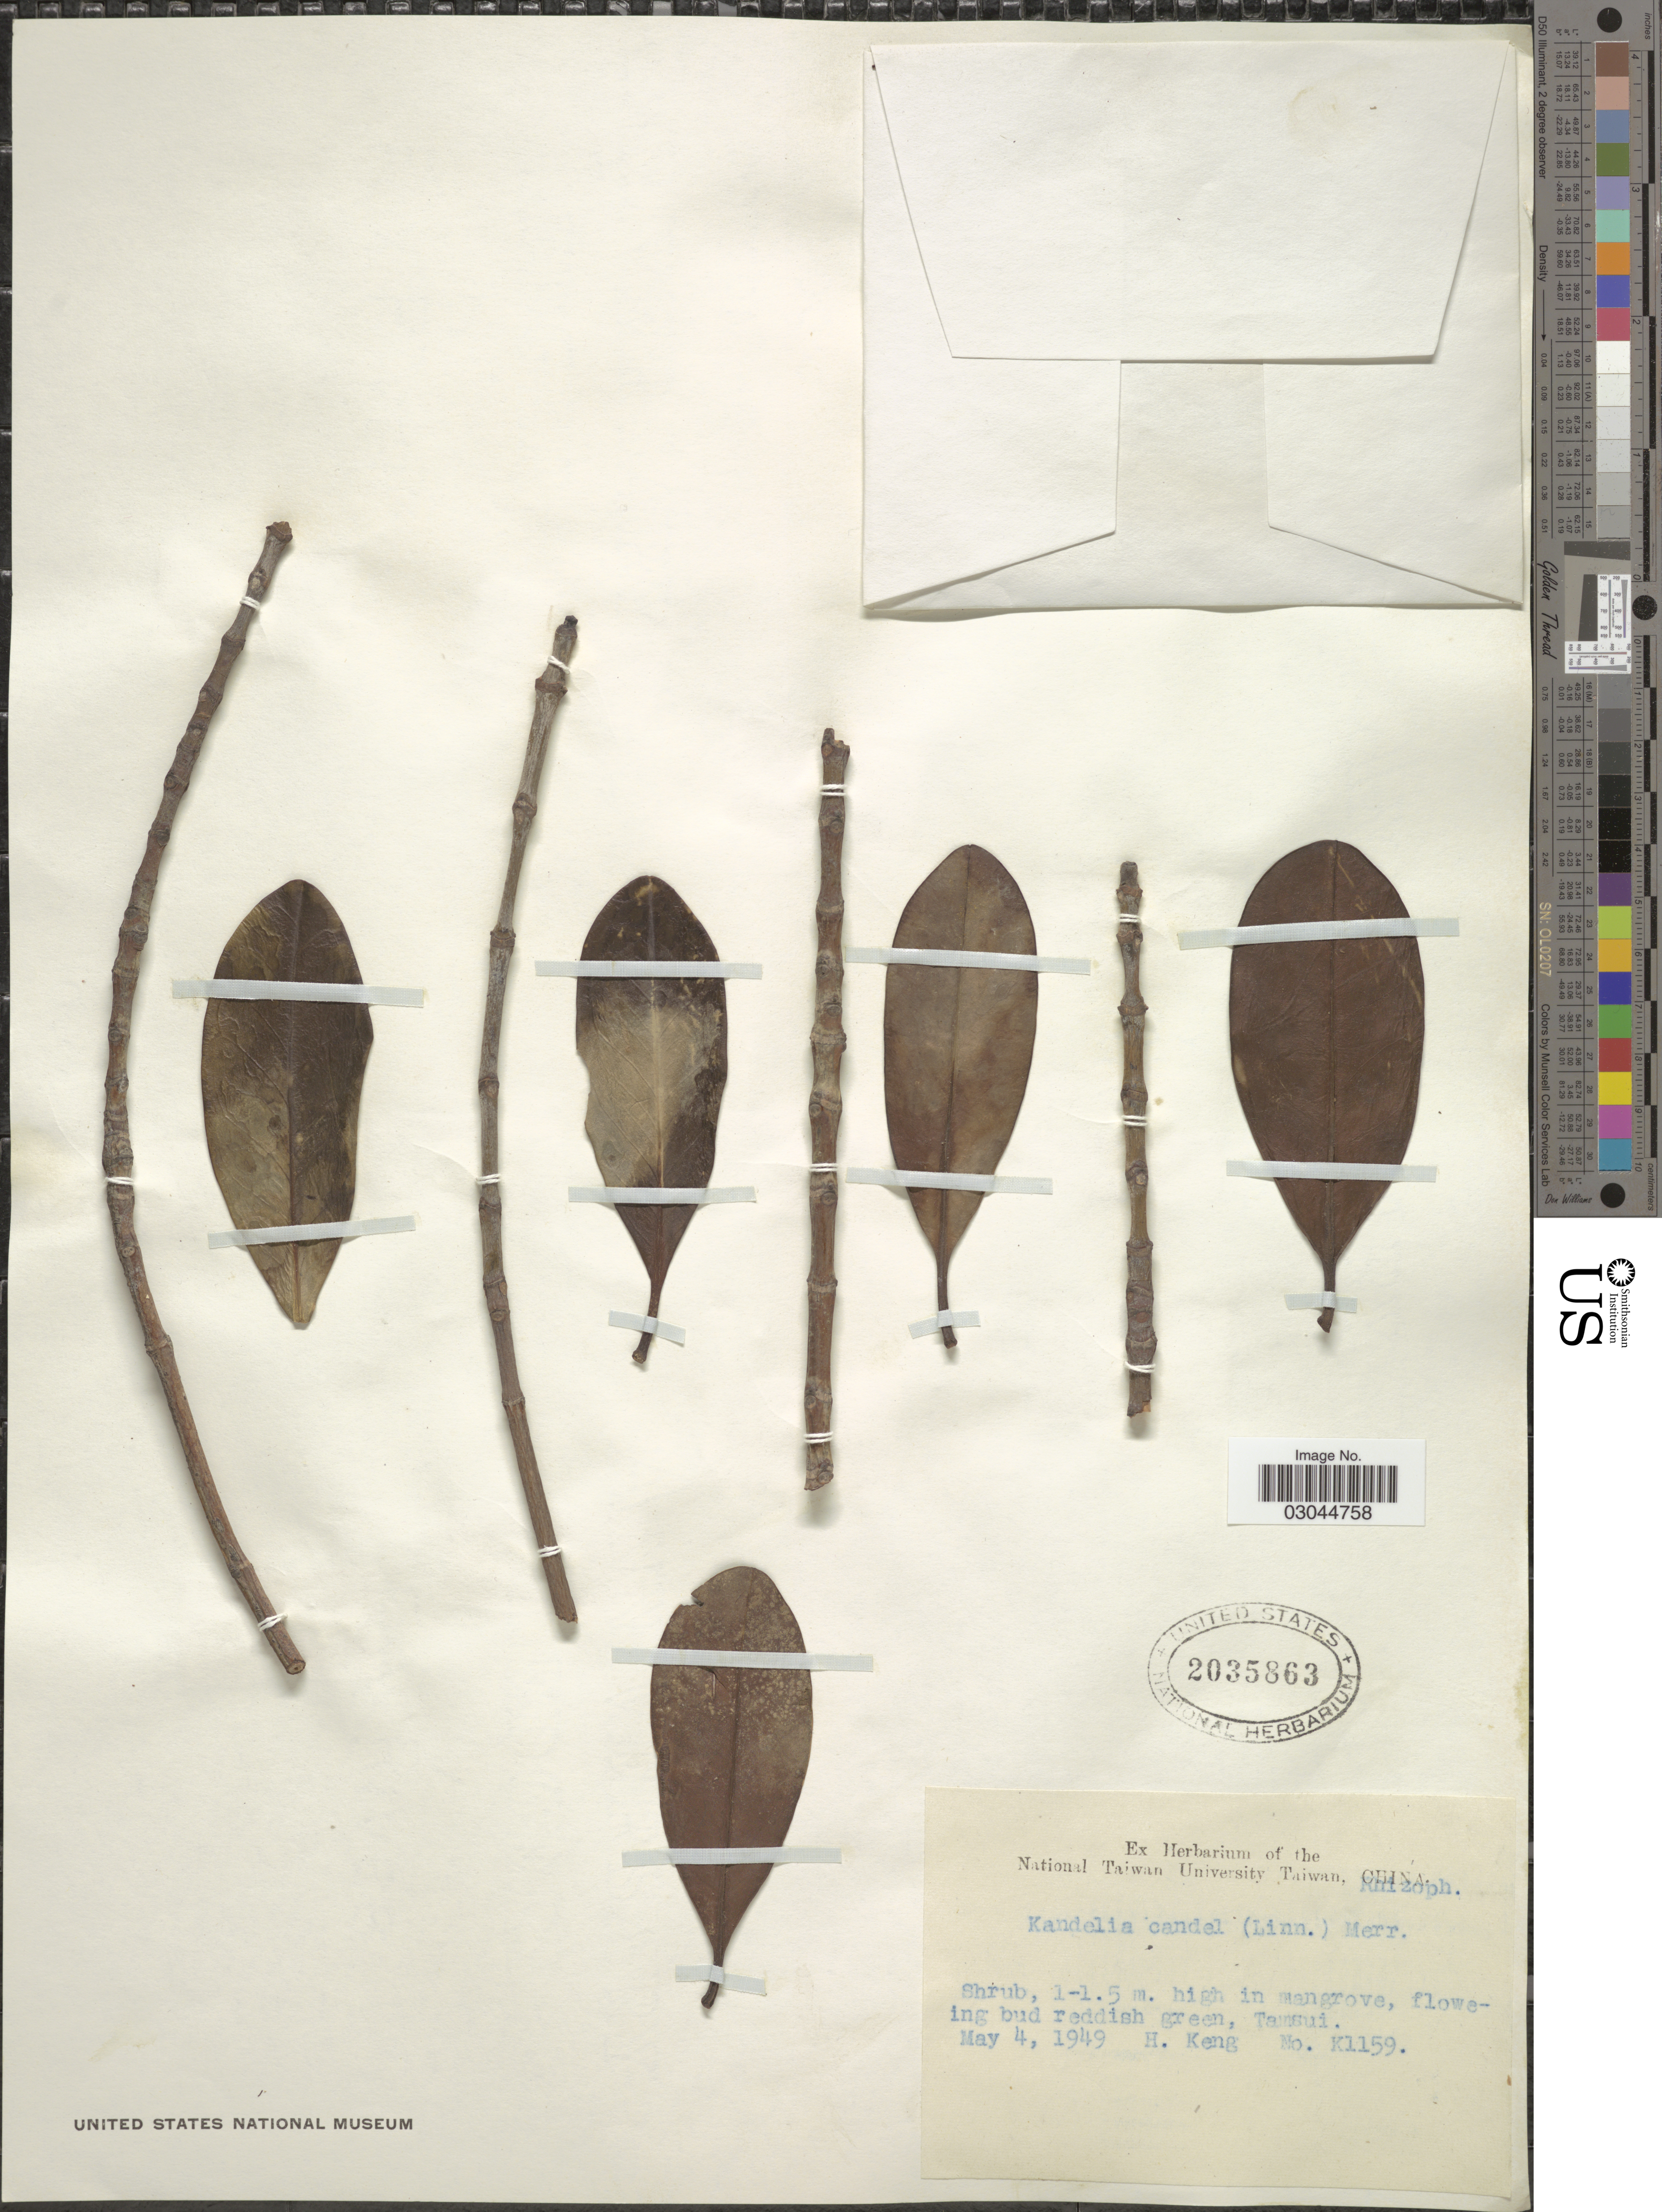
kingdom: Plantae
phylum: Tracheophyta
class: Magnoliopsida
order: Malpighiales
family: Rhizophoraceae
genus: Kandelia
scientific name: Kandelia obovata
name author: Sheue et al.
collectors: H. Keng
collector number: K1159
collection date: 1949-05-04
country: Taiwan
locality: Tamsui.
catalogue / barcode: US 2035863